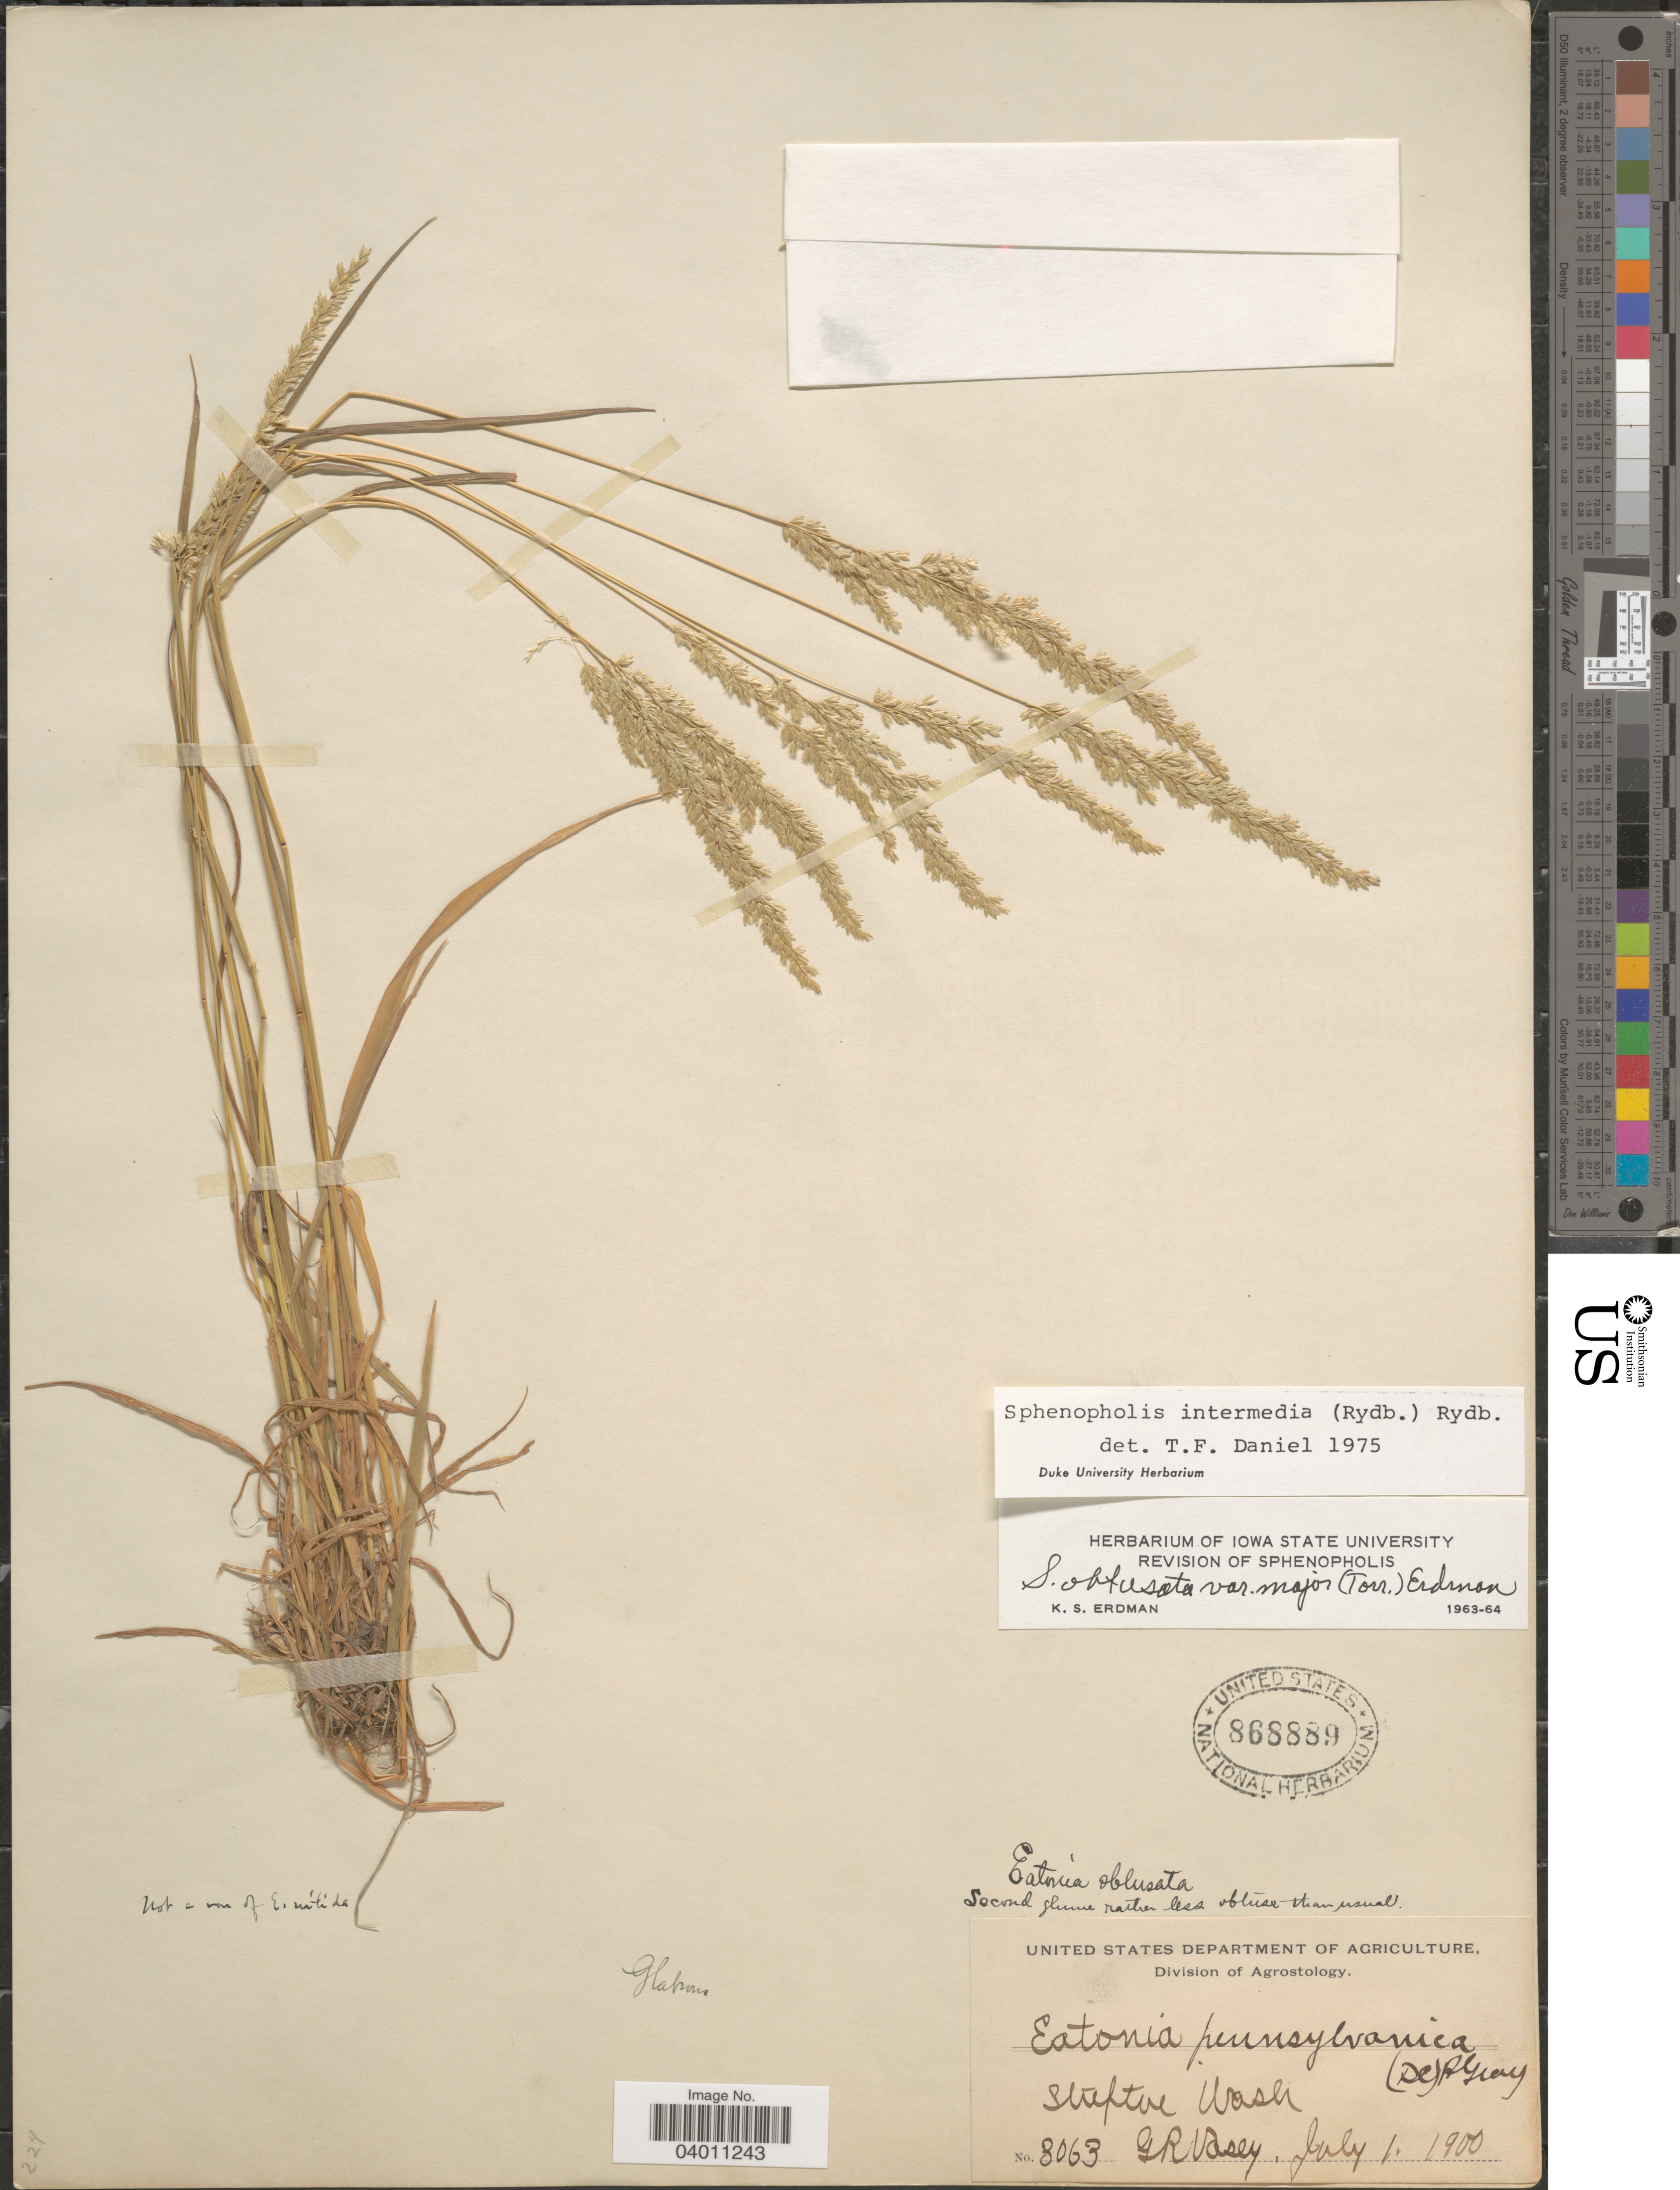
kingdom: Plantae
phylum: Tracheophyta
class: Liliopsida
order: Poales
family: Poaceae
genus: Sphenopholis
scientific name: Sphenopholis intermedia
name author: (Rydb.) Rydb.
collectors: G. R. Vasey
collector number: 3063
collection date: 1900-07-01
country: United States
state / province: Washington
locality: Streptoe.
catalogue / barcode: US 868889